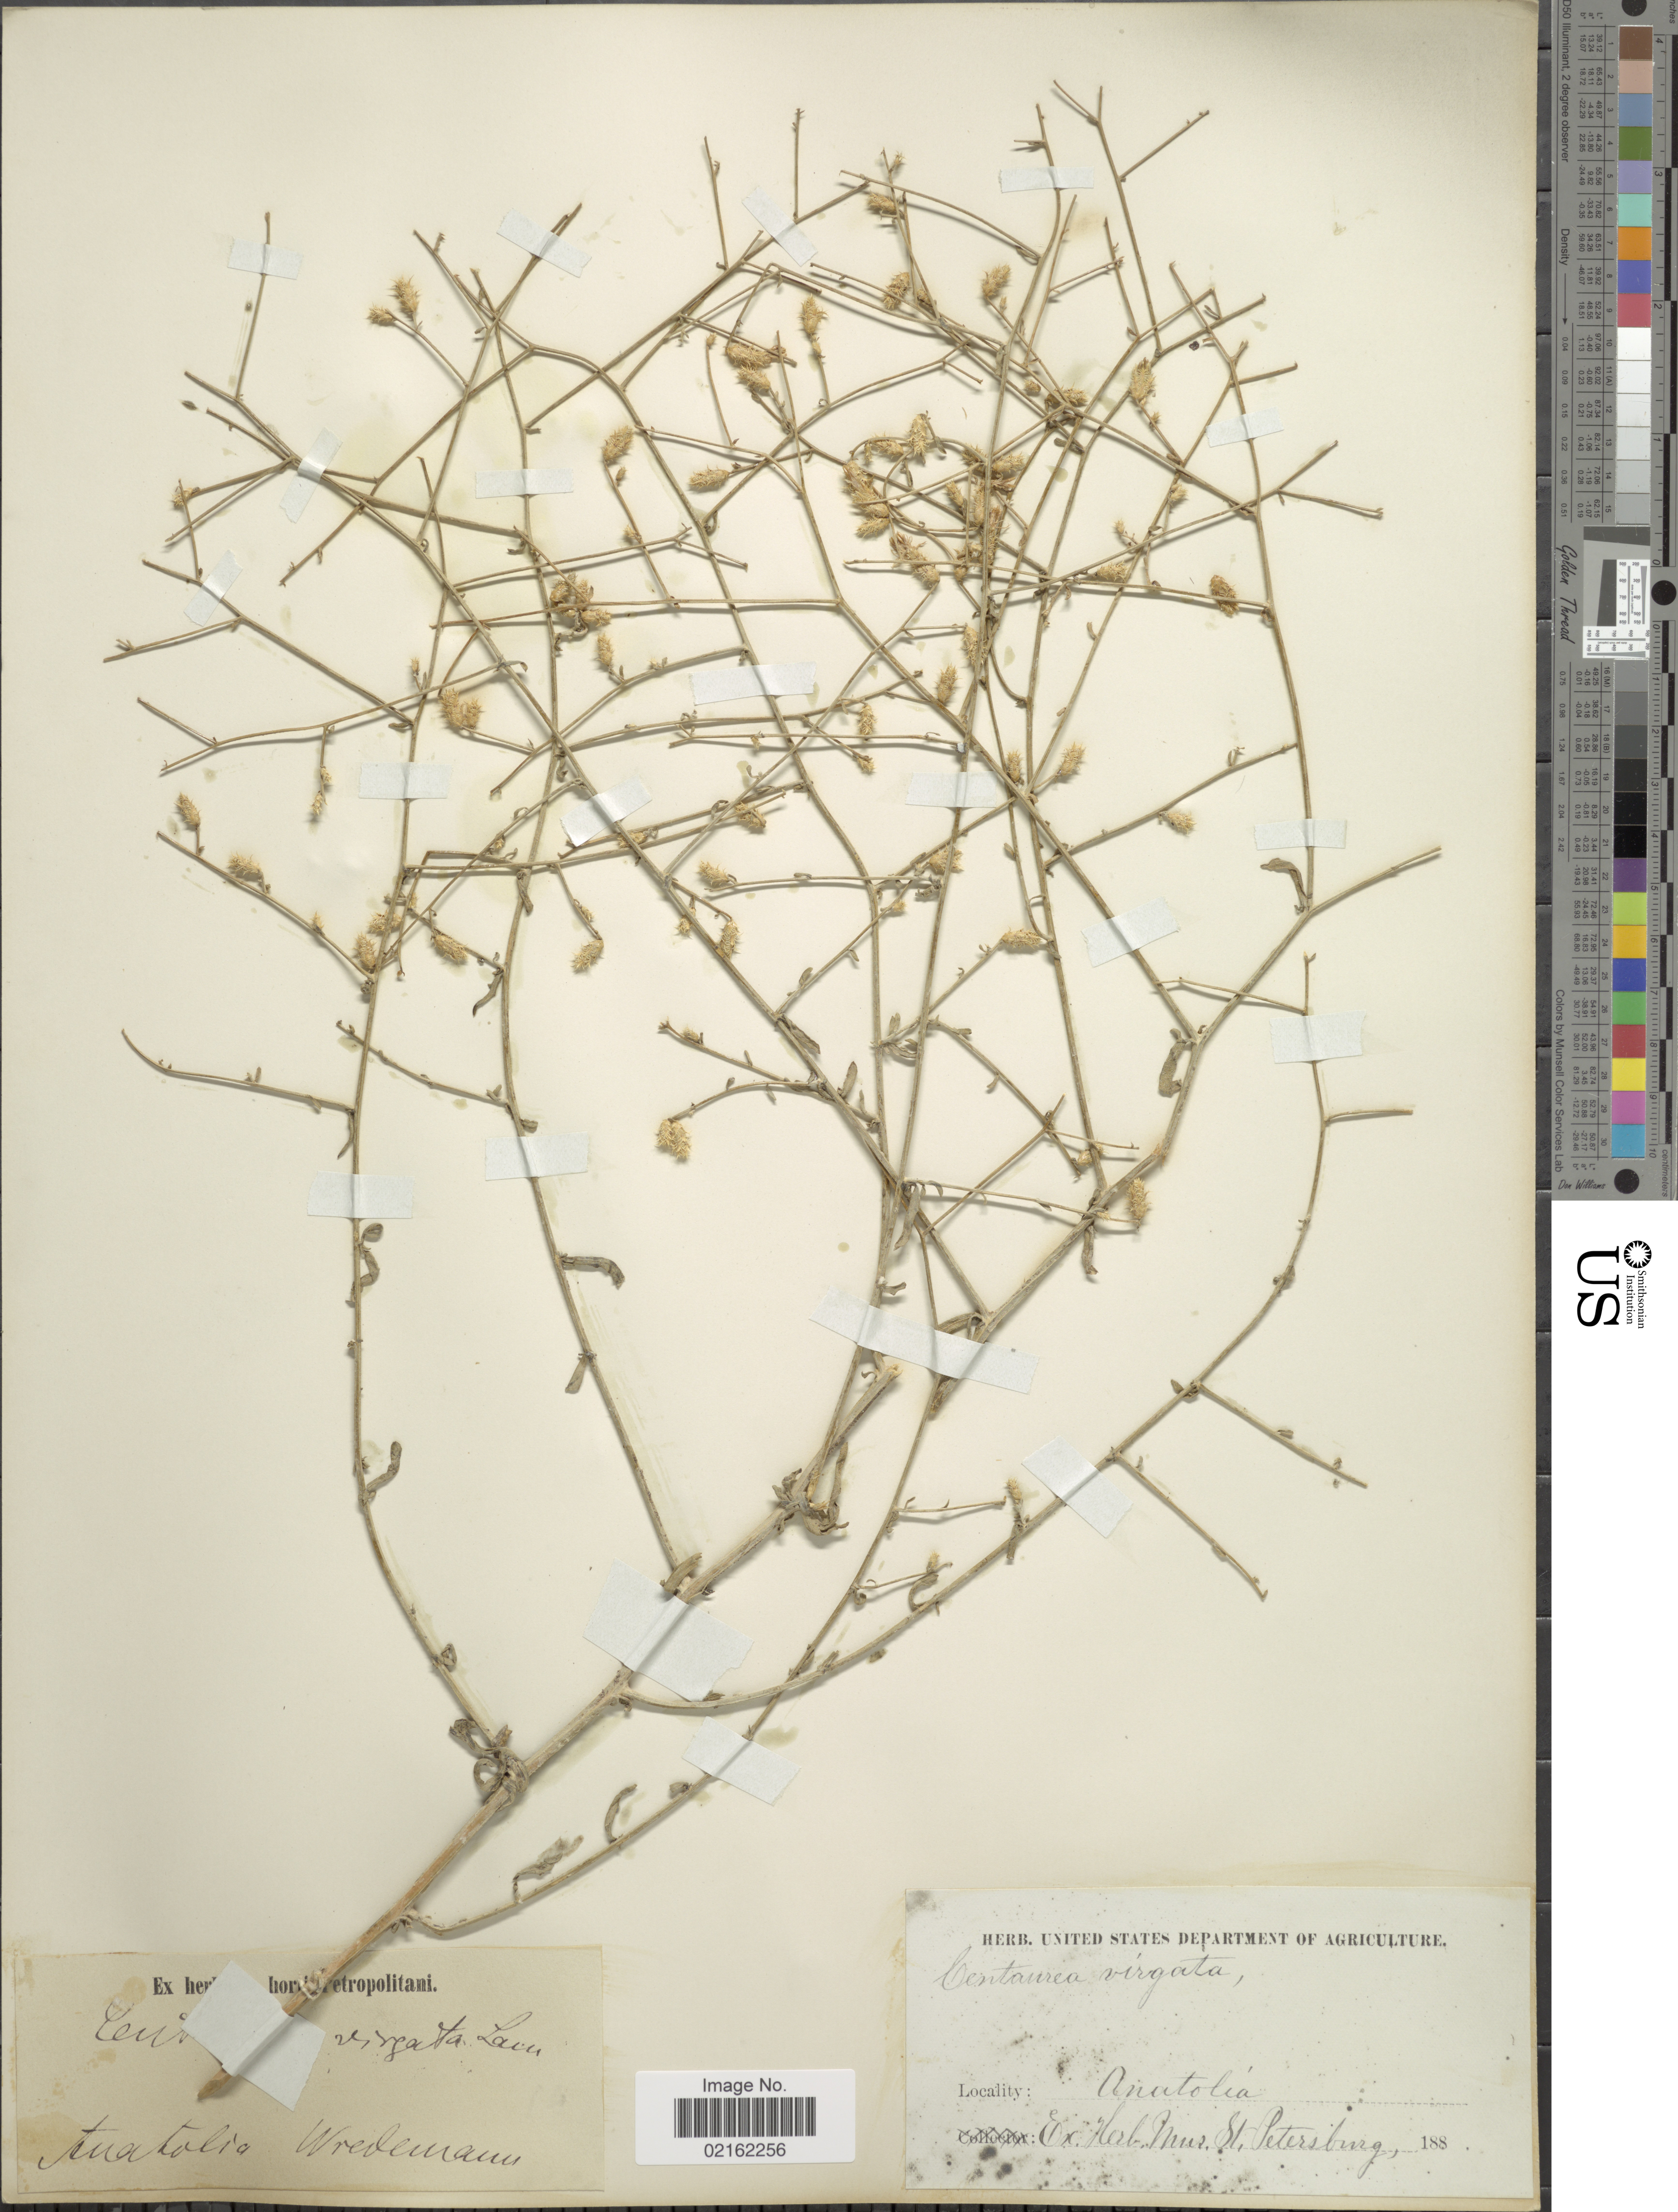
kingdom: Plantae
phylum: Tracheophyta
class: Magnoliopsida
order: Asterales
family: Asteraceae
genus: Centaurea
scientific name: Centaurea virgata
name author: Lam.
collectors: -. Wredemann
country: Turkey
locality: Anatolia